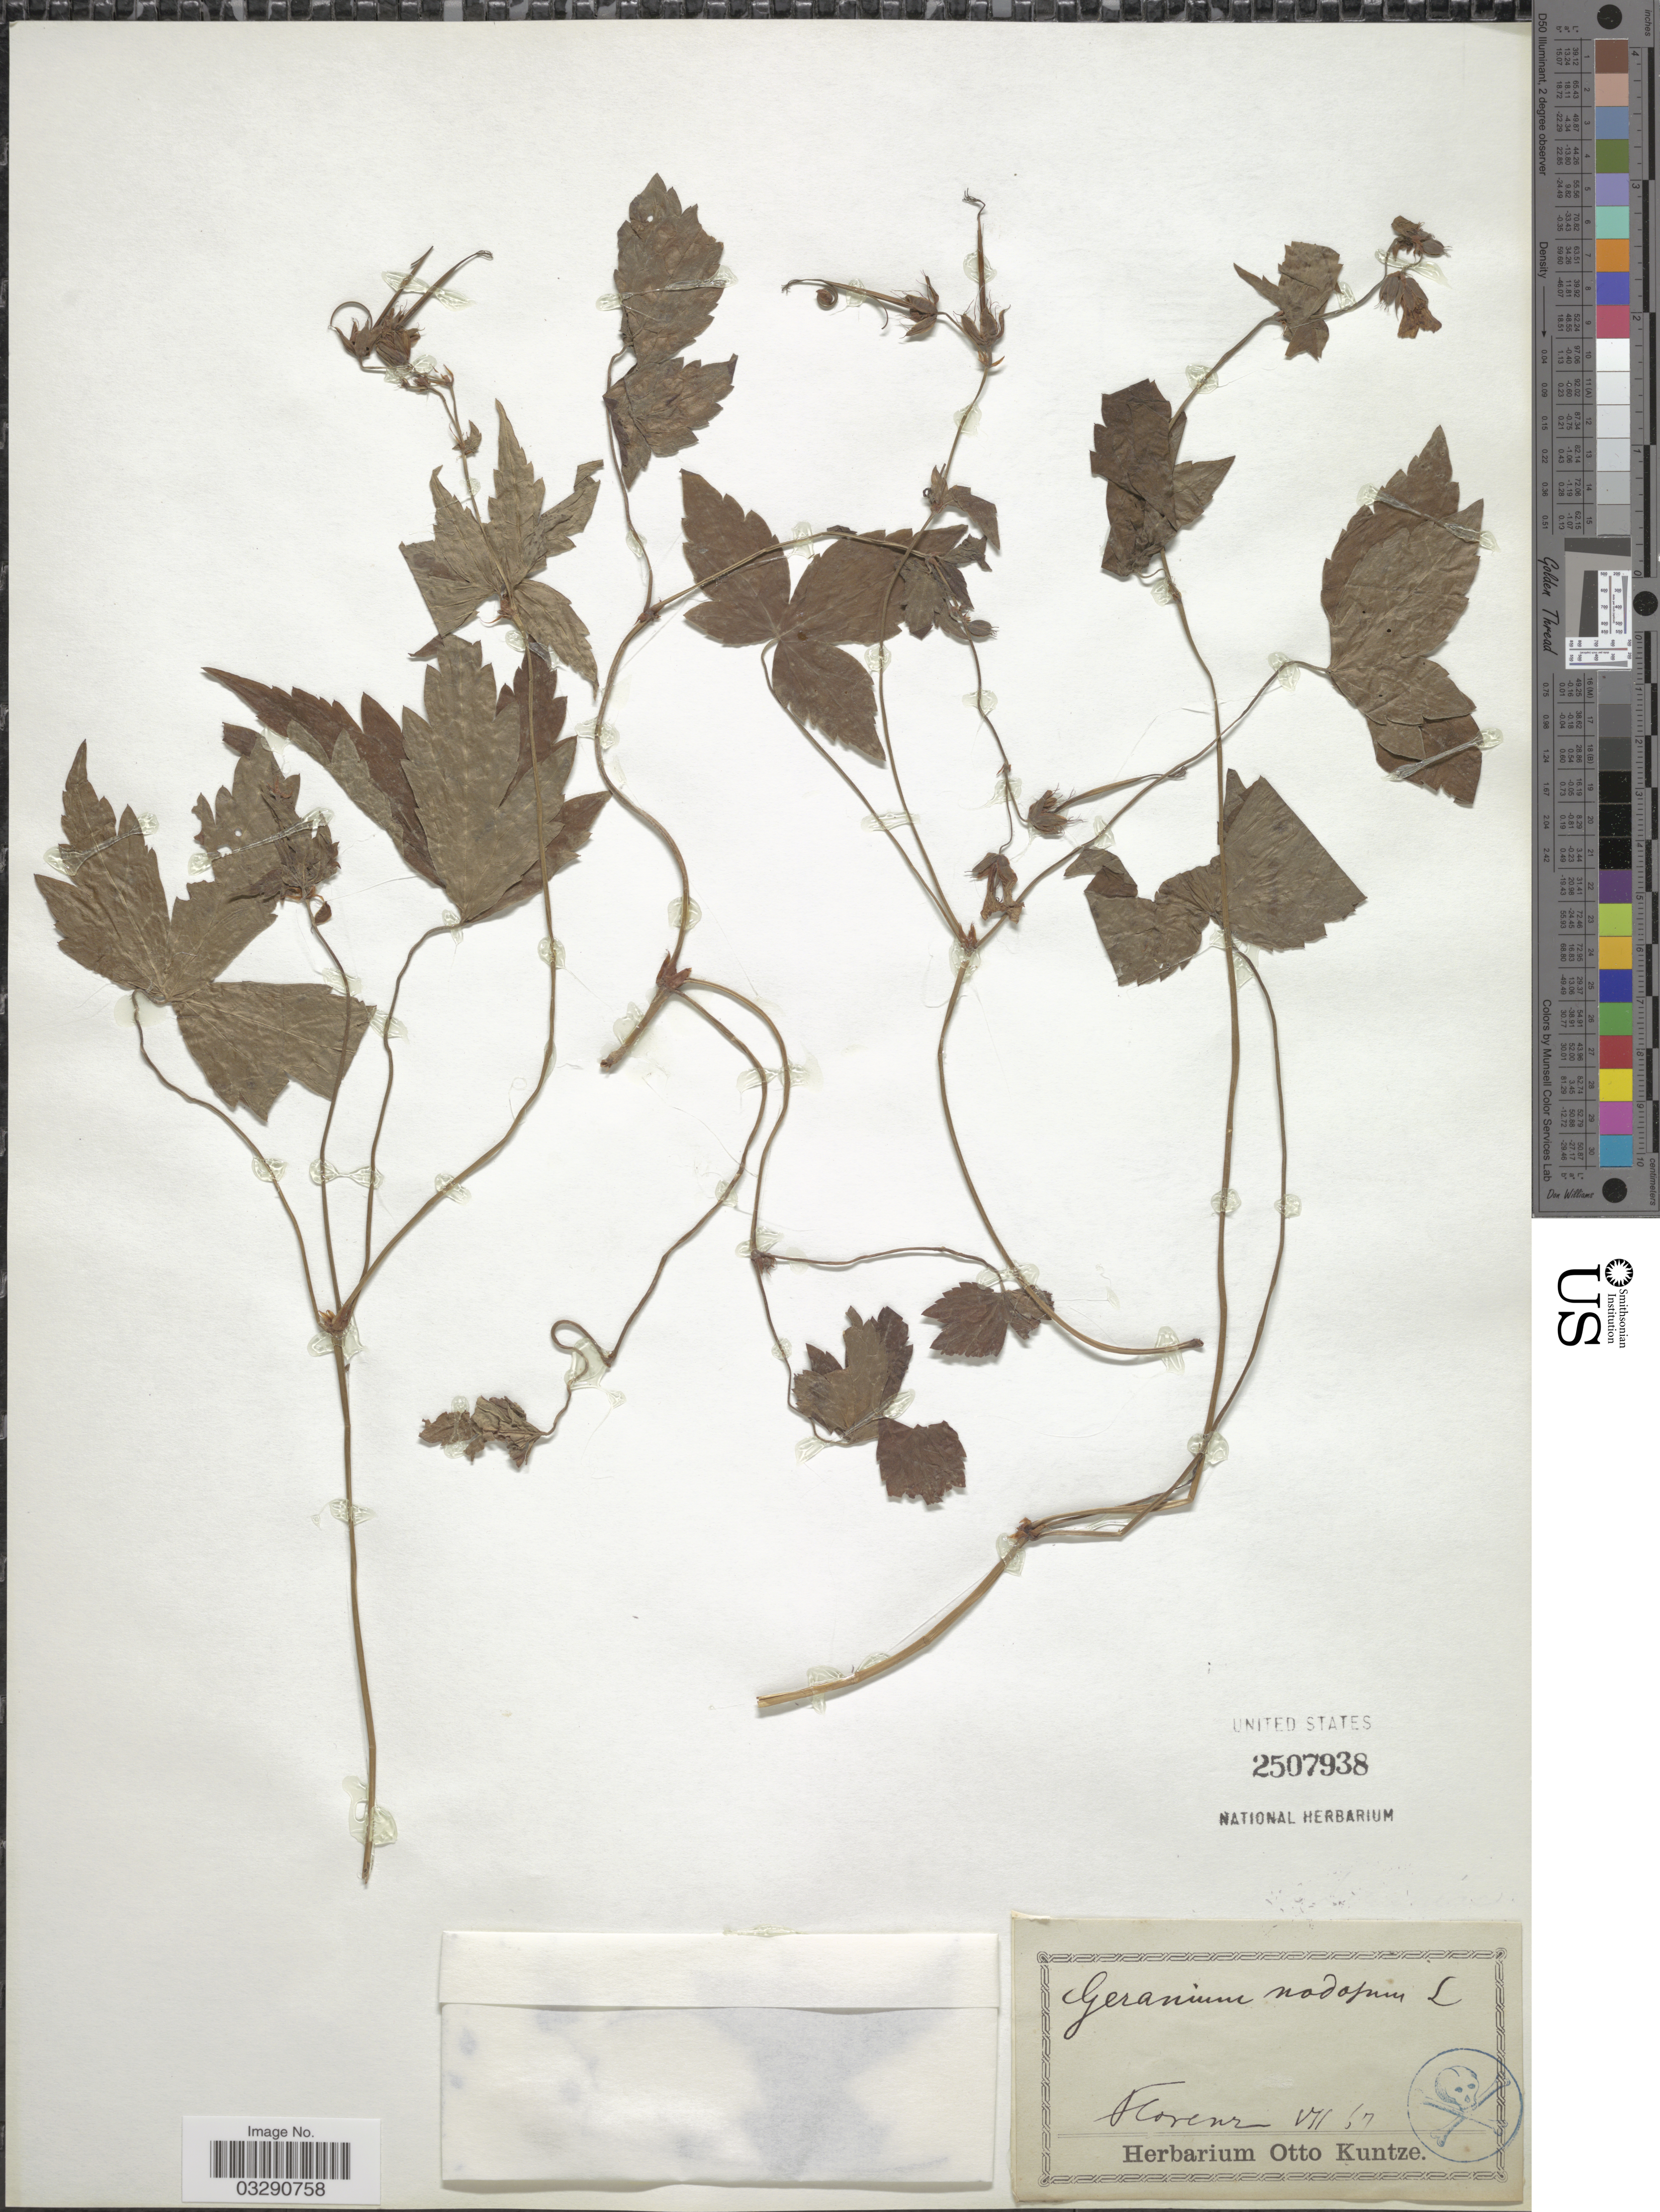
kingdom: Plantae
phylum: Tracheophyta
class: Magnoliopsida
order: Geraniales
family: Geraniaceae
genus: Geranium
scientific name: Geranium nodosum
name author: L.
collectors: ex herb. Otto Kuntze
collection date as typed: Transcribed d/m/y: /7/67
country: Italy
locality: Florenz.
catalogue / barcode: US 2507938